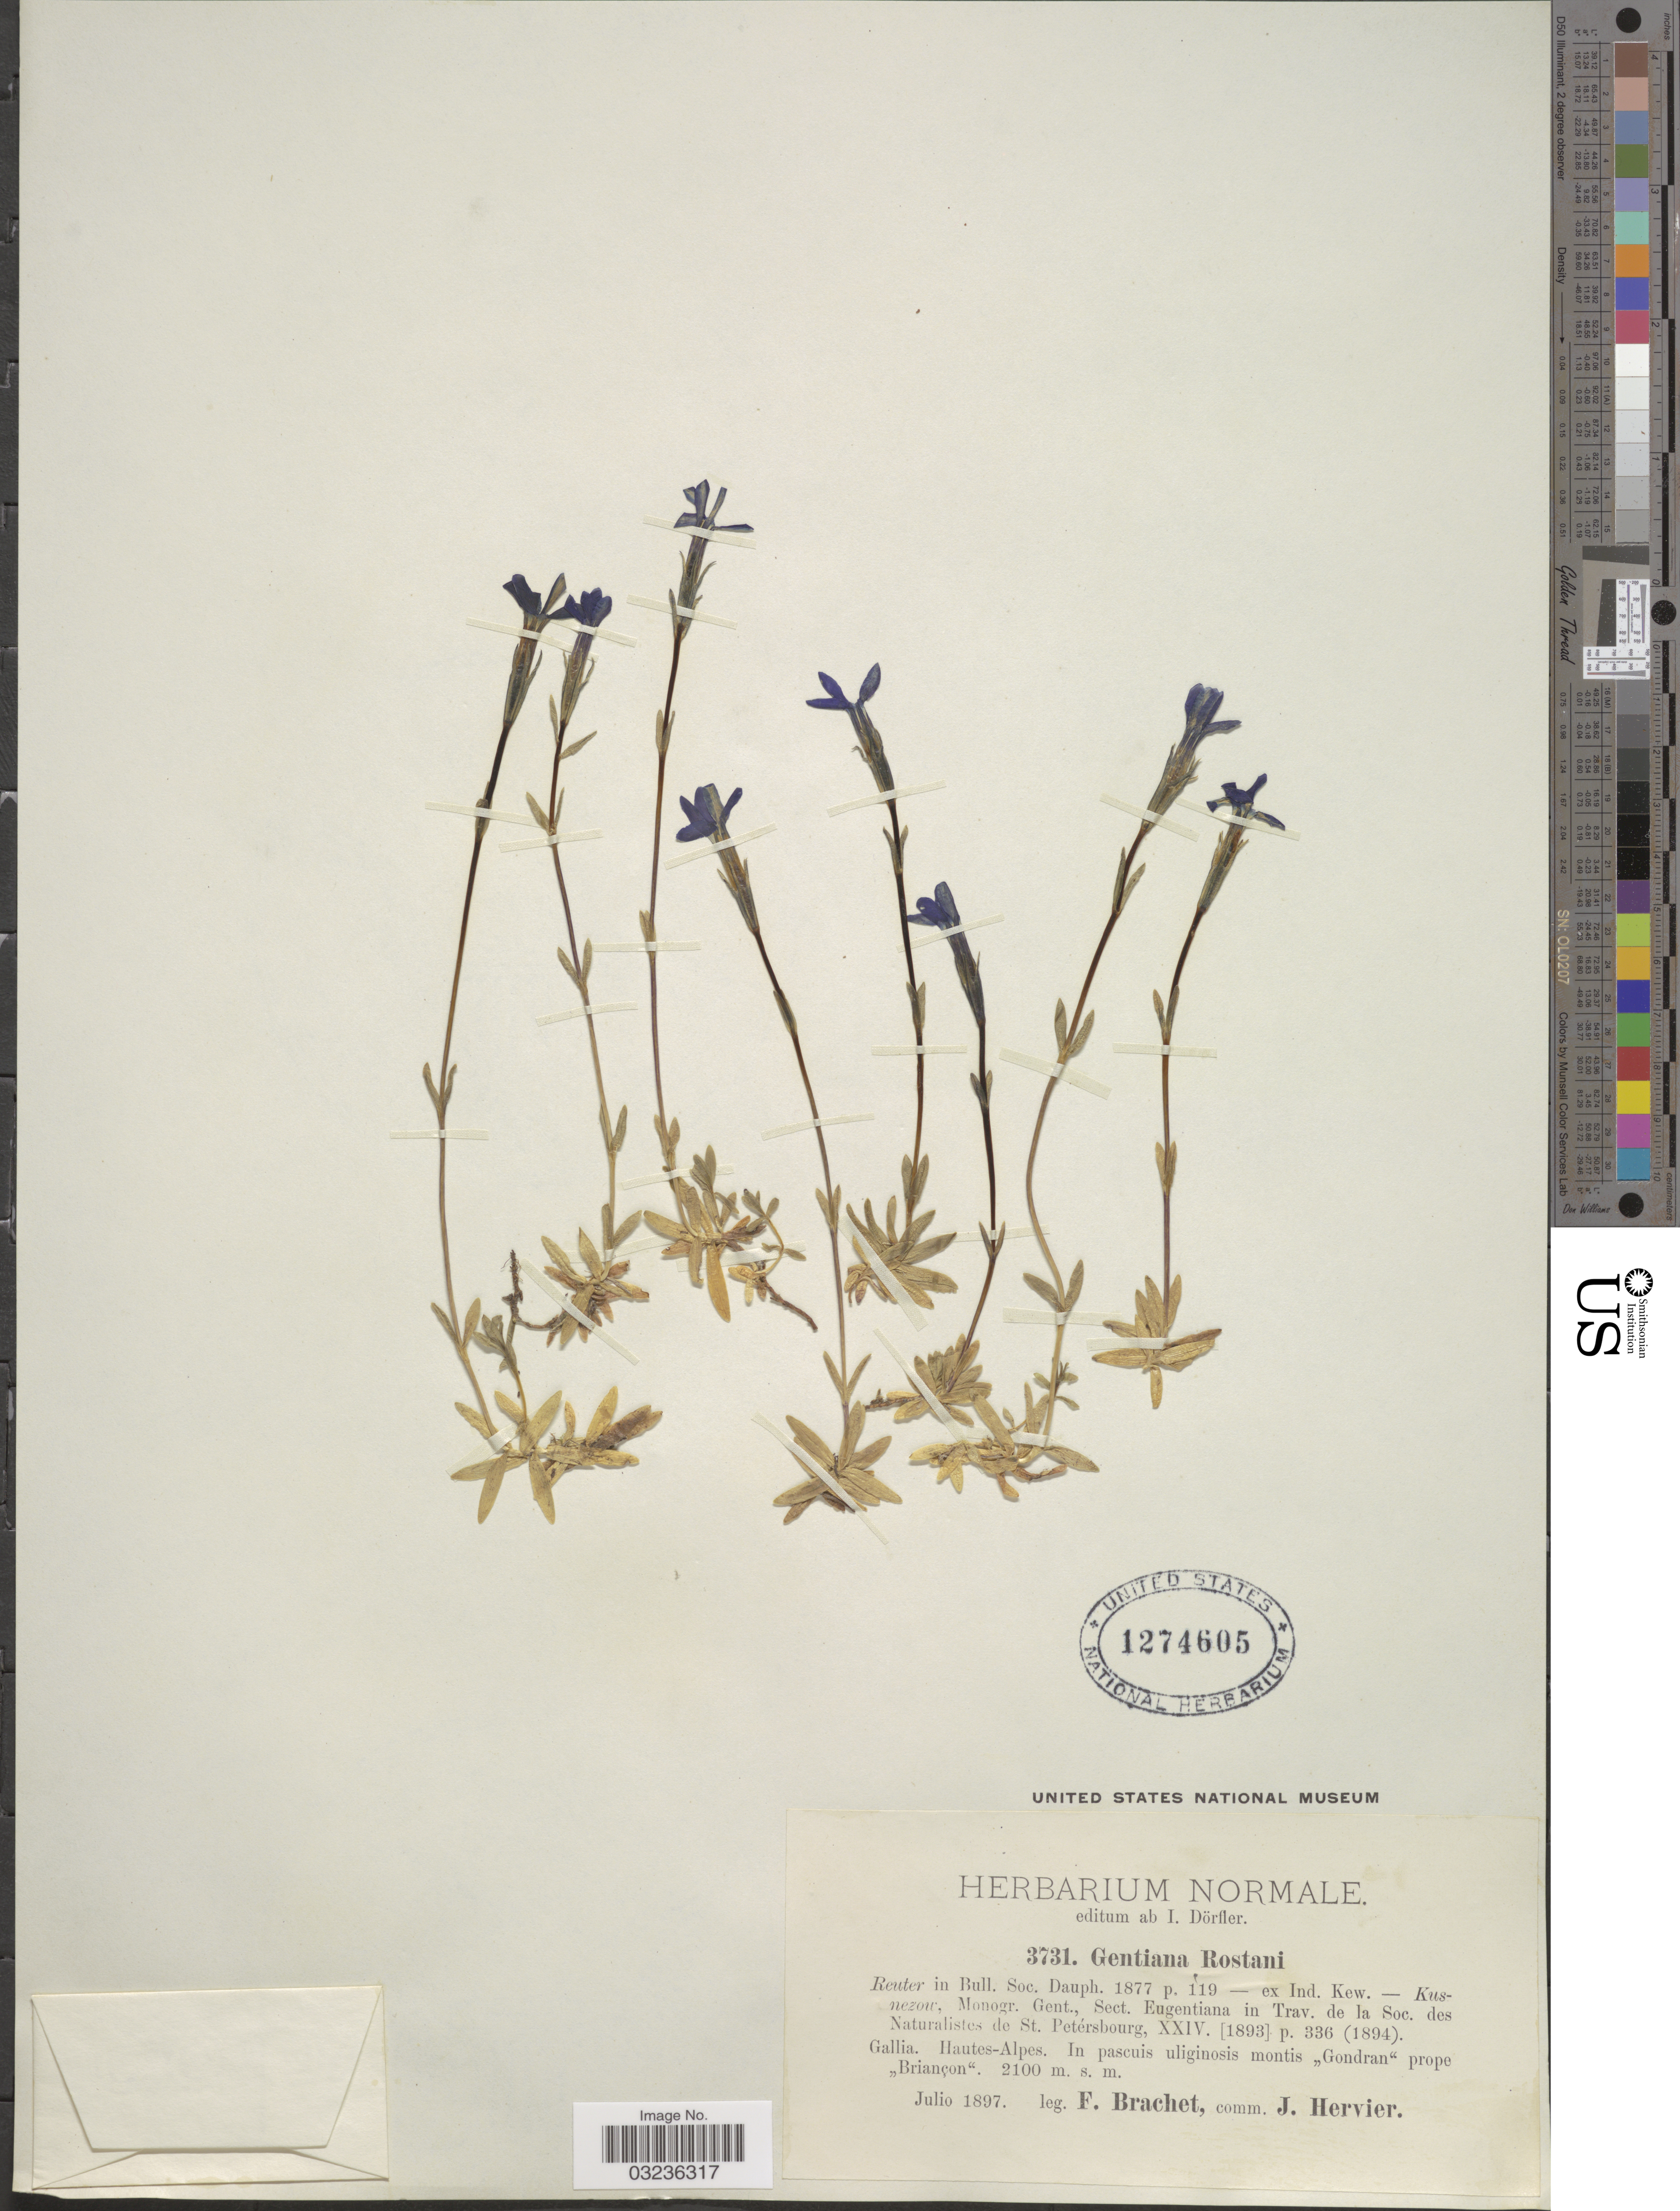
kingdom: Plantae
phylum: Tracheophyta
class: Magnoliopsida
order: Gentianales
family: Gentianaceae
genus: Gentiana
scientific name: Gentiana rostanii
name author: Reut. ex Verl.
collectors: F. Brachet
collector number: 3731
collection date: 1897-07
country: France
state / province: Provence-Alpes-Côte d'Azur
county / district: Hautes-Alpes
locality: Gallia. Hautes-Alpes. In pascuis uliginosis montis "Gondran" prope "Briançon".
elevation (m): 2100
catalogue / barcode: US 1274605